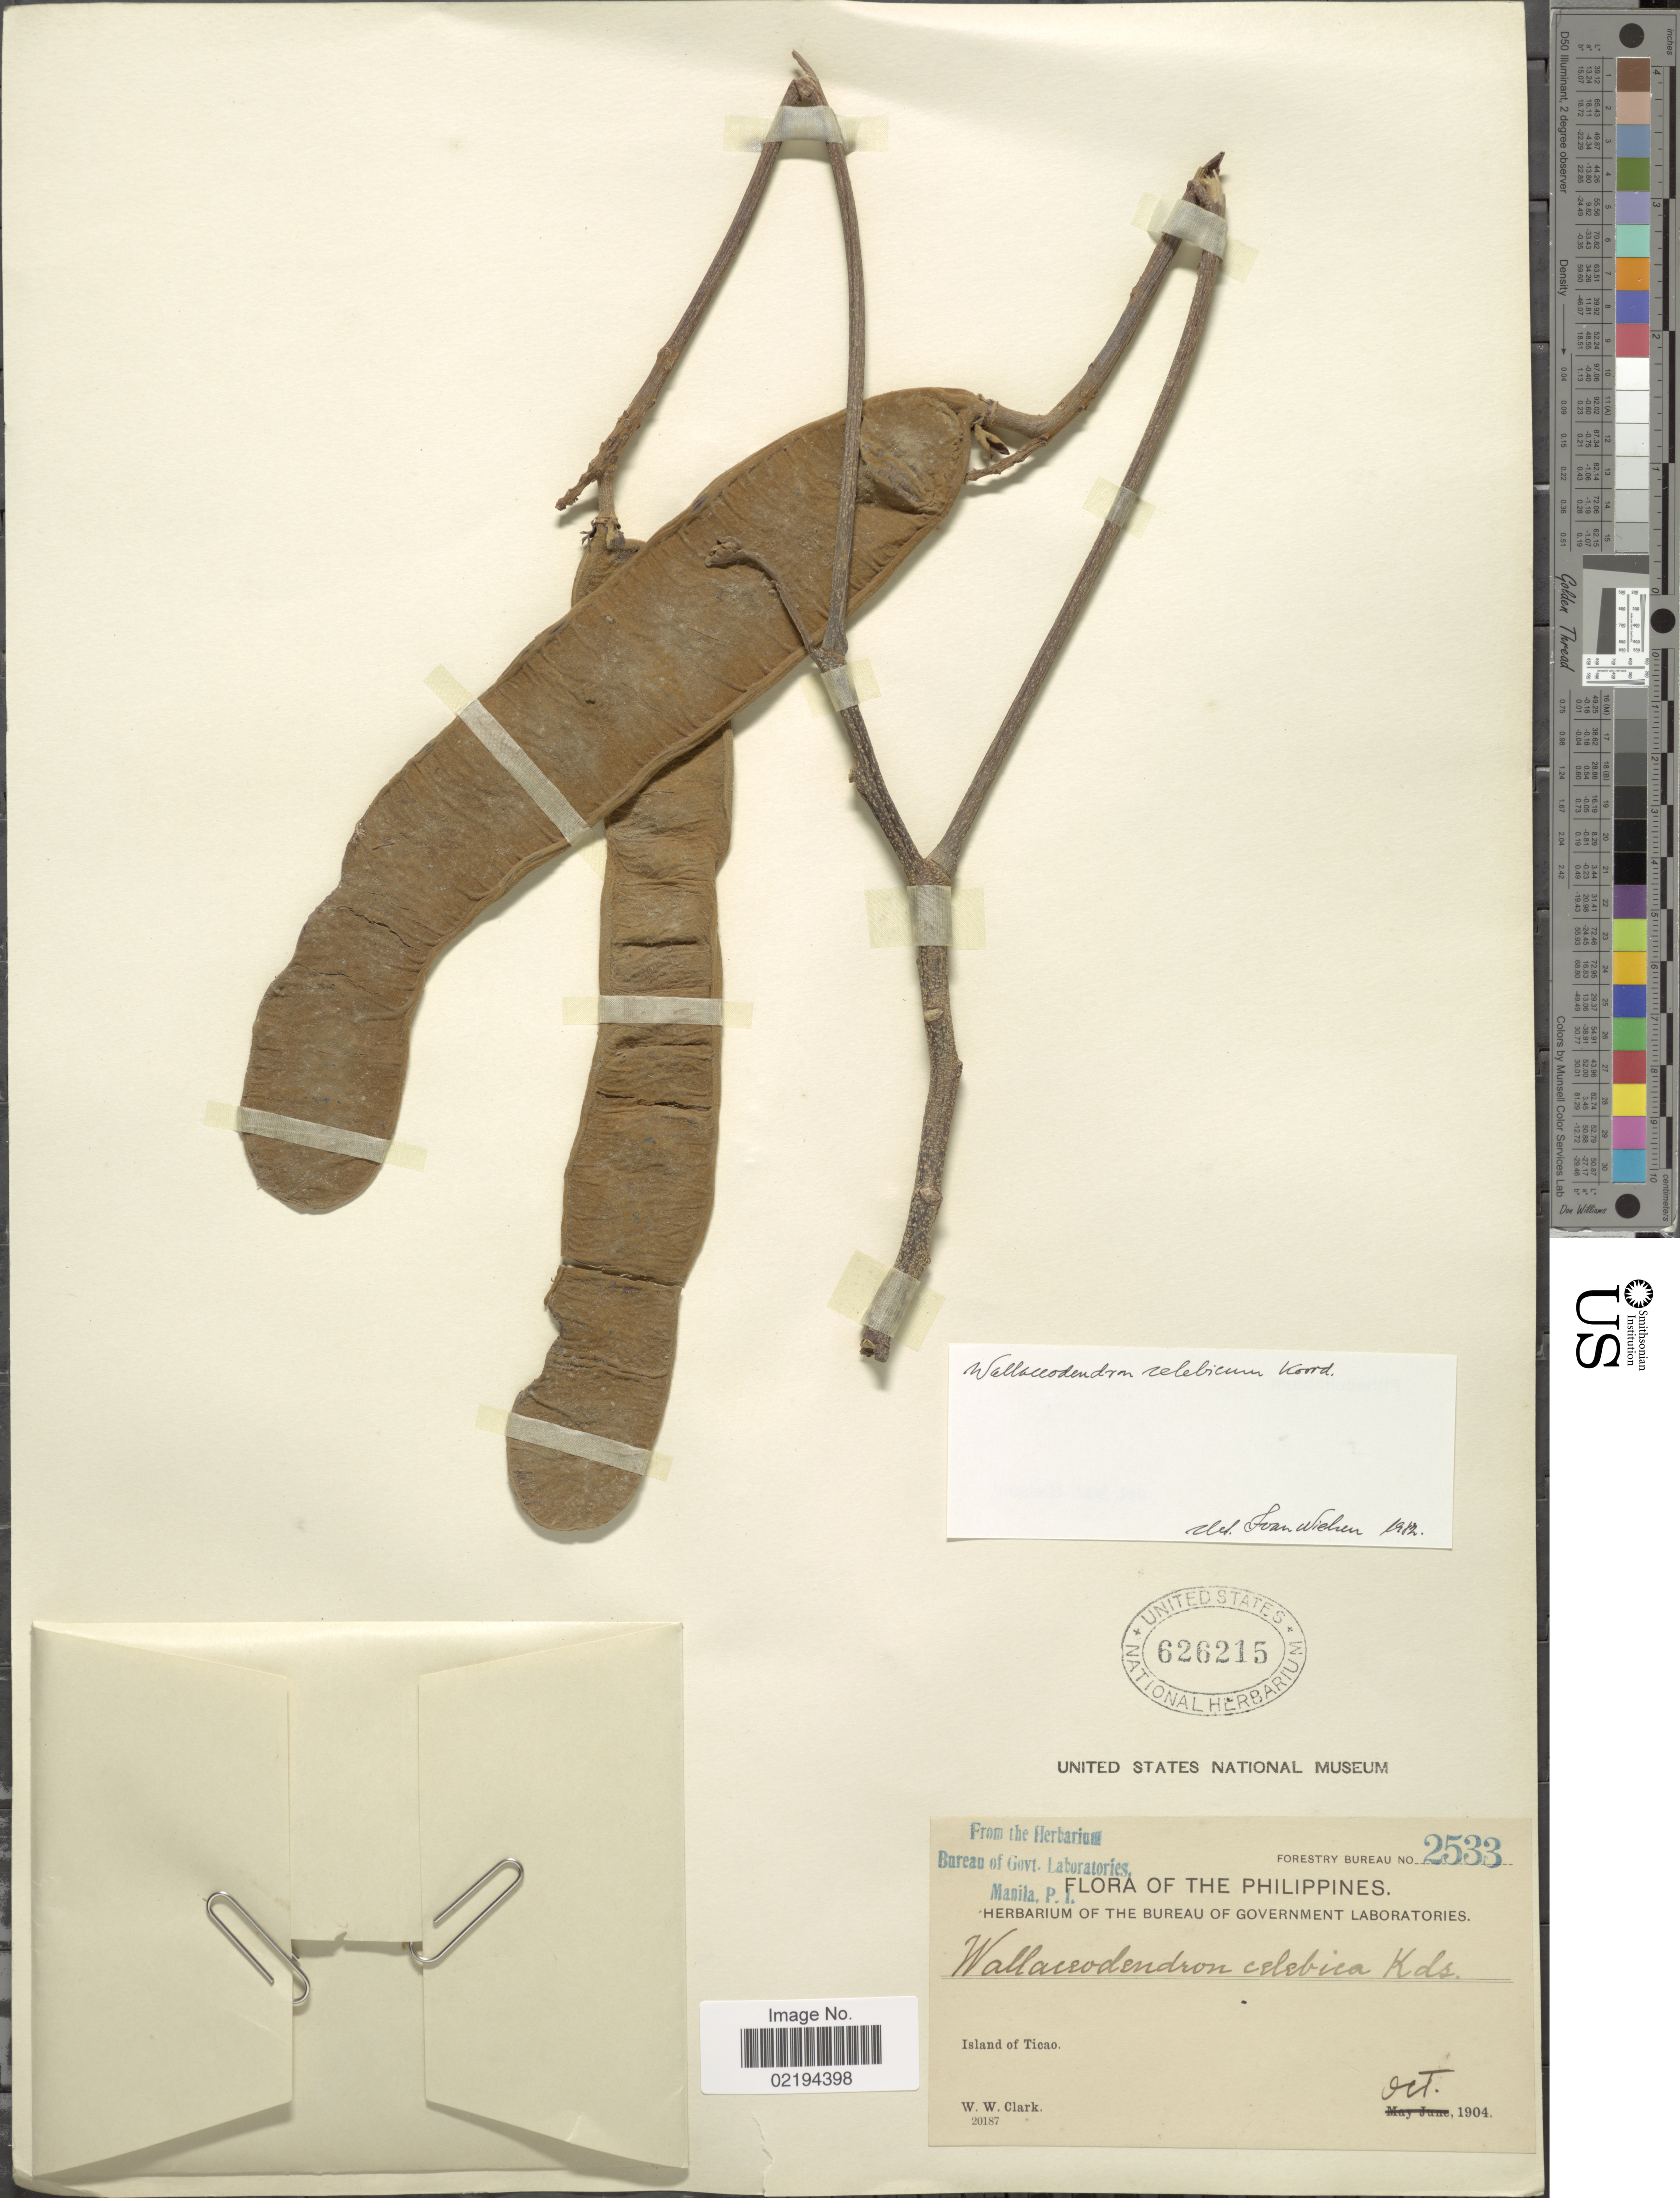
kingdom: Plantae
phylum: Tracheophyta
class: Magnoliopsida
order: Fabales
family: Fabaceae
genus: Wallaceodendron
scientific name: Wallaceodendron celebicum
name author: Koord.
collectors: W. W. Clark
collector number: Forestry Bureau 2533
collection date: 1904-10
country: Philippines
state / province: Bicol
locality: Island of Ticao.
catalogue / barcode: US 626215